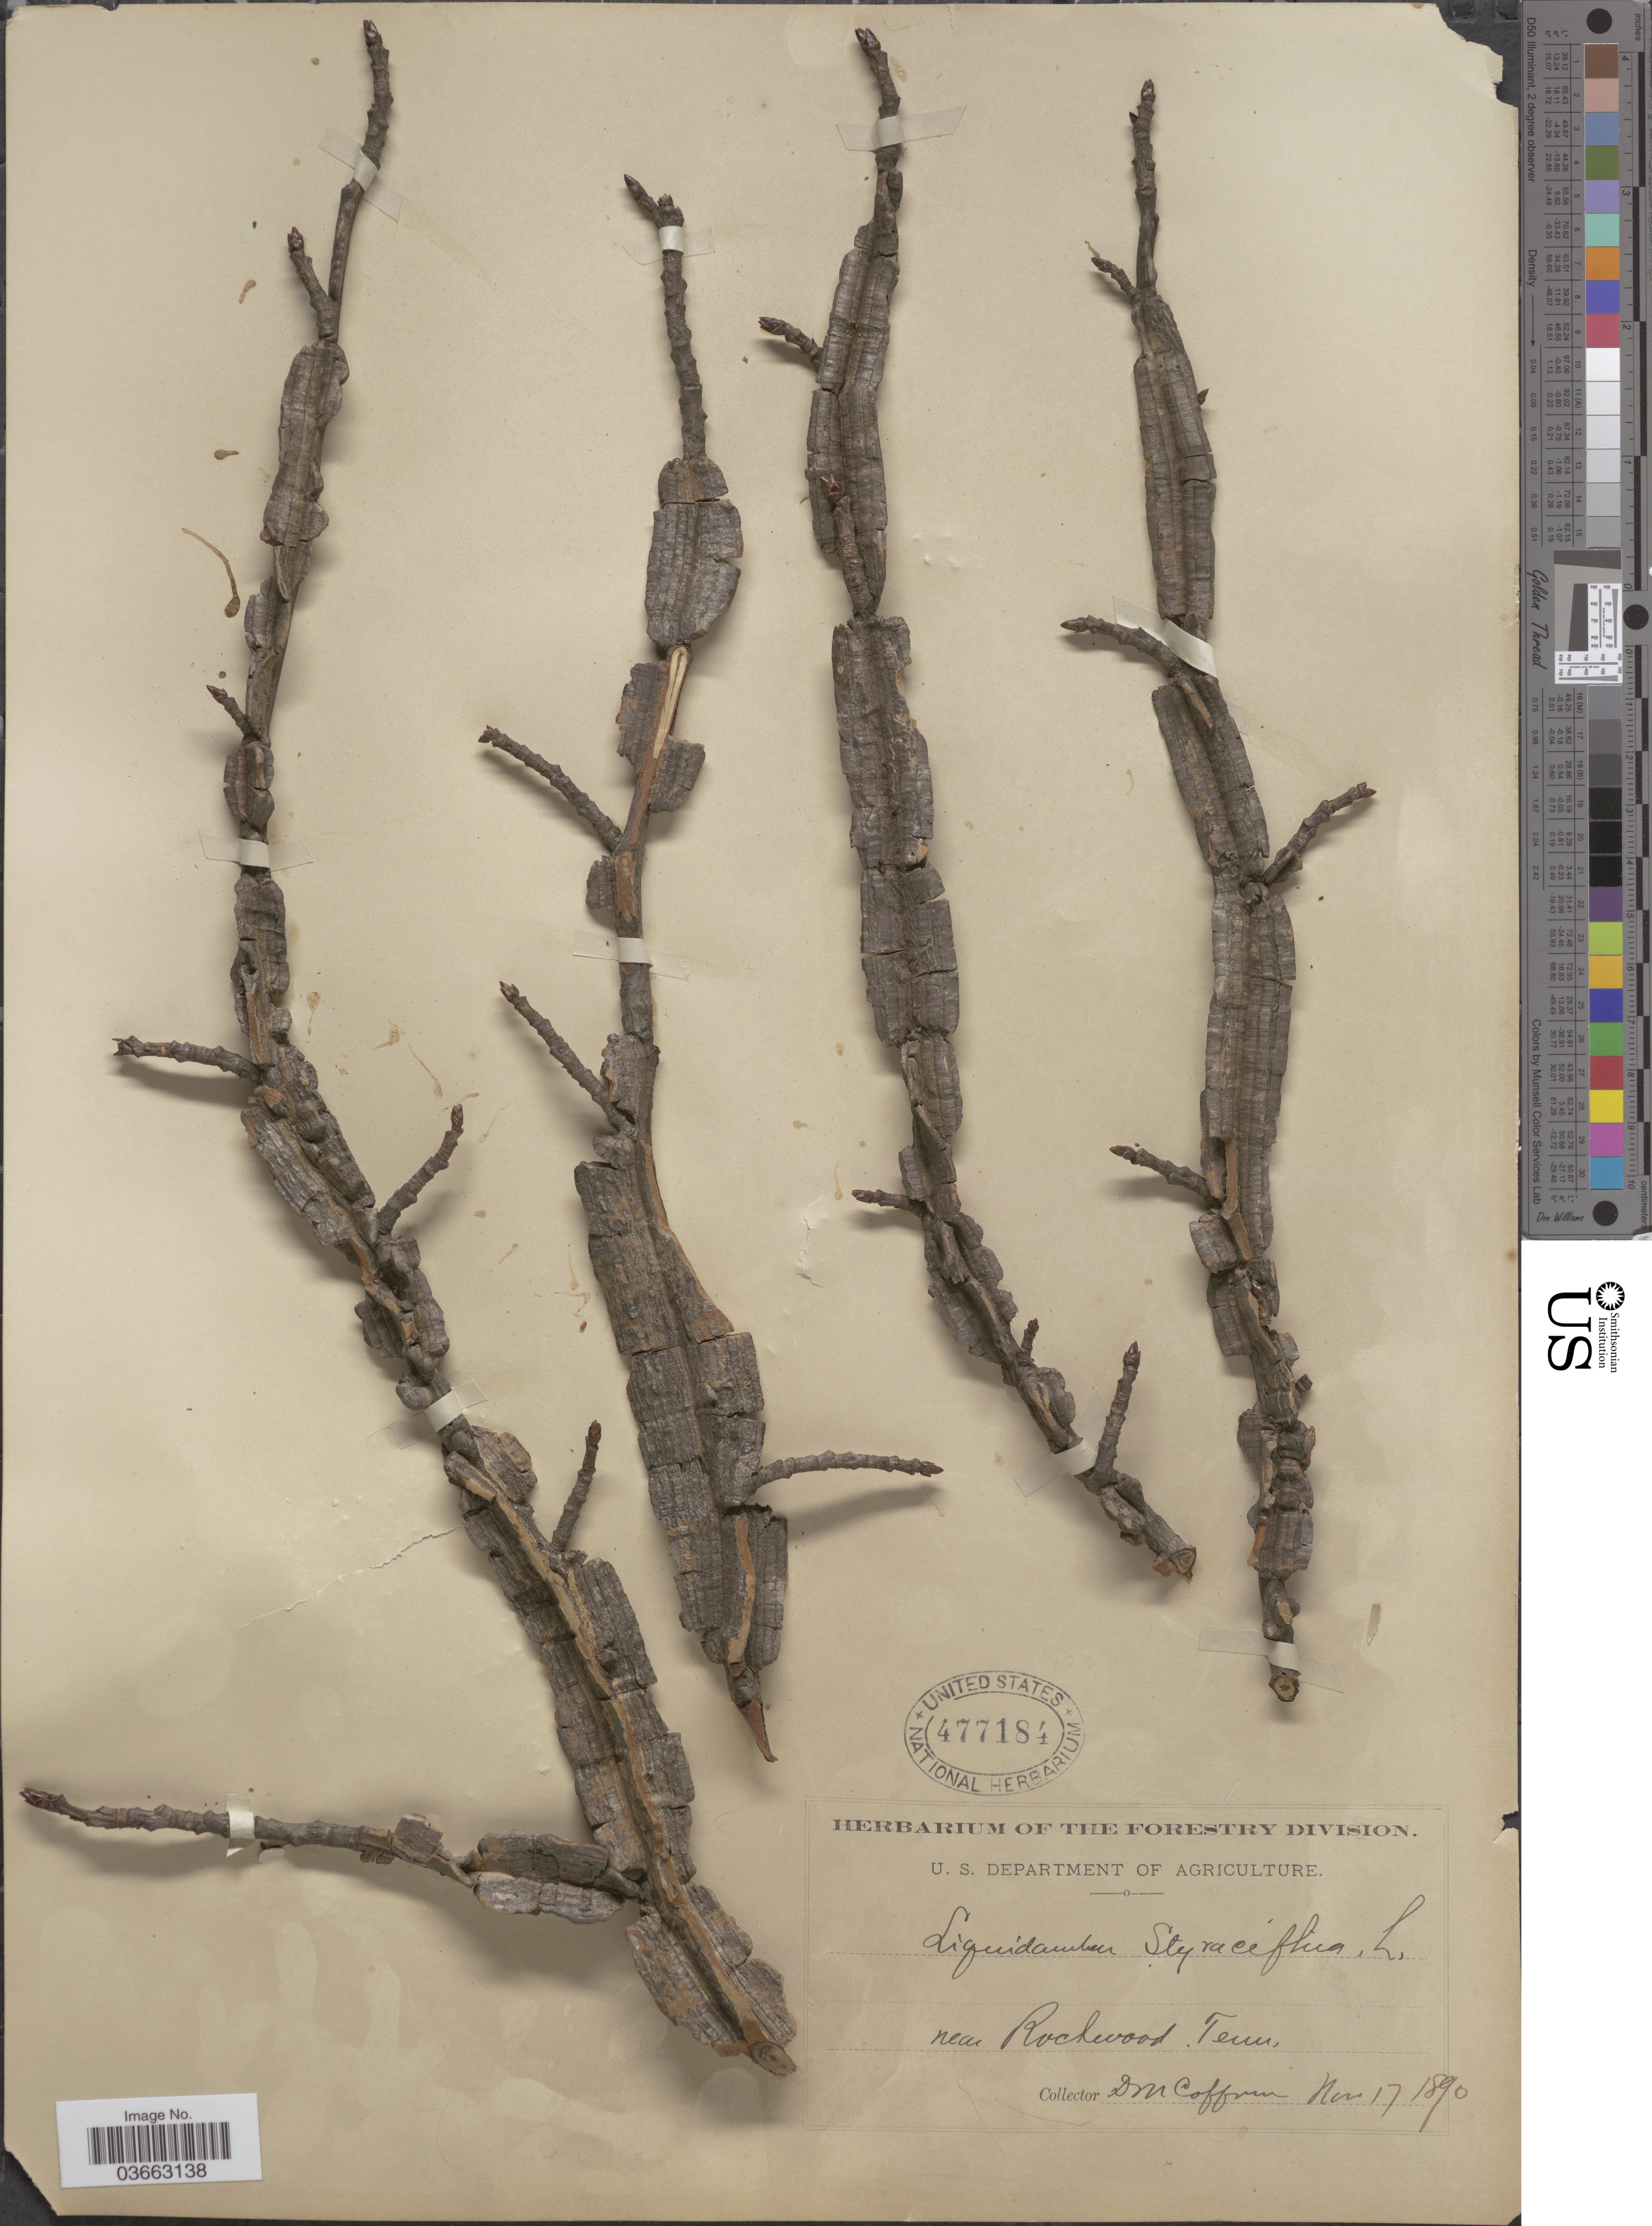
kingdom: Plantae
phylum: Tracheophyta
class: Magnoliopsida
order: Saxifragales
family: Altingiaceae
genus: Liquidambar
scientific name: Liquidambar styraciflua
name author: L.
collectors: D. M. Coffman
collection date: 1890-11-17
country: United States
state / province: Tennessee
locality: Near Rockwood.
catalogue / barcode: US 477184